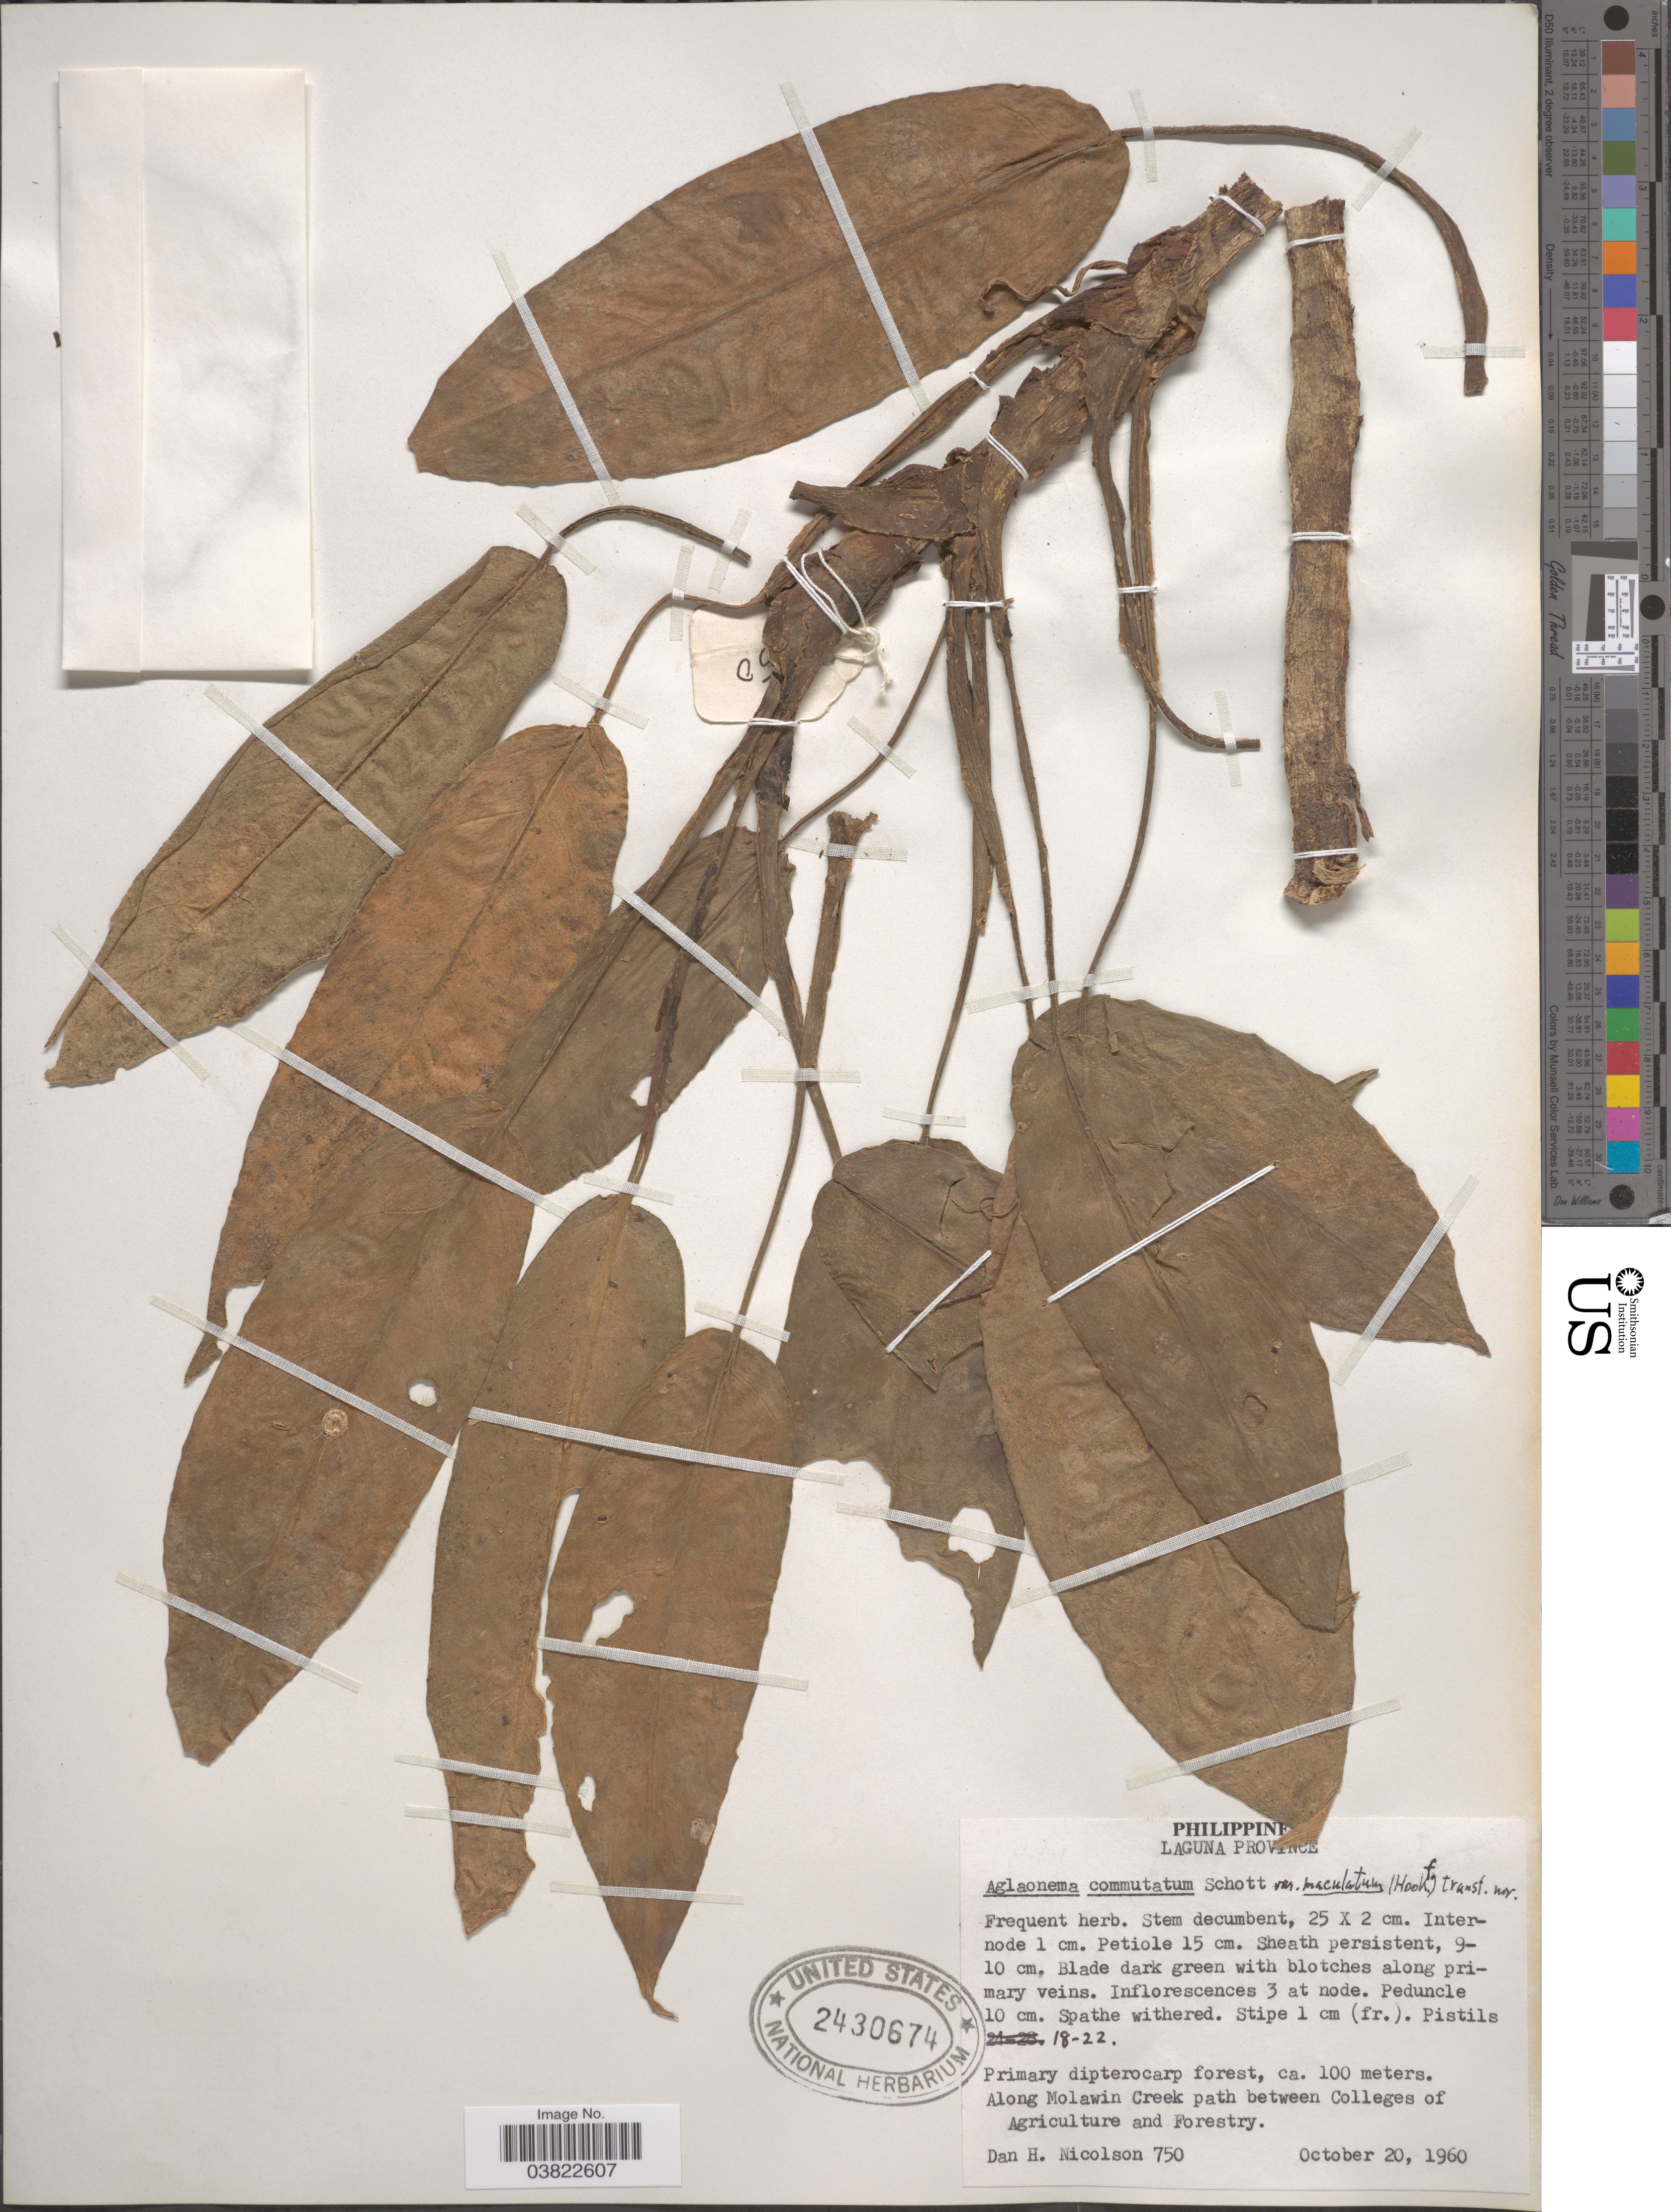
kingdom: Plantae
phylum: Tracheophyta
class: Liliopsida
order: Alismatales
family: Araceae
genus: Aglaonema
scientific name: Aglaonema commutatum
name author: Schott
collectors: D. H. Nicolson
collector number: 750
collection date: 1960-10-20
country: Philippines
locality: Laguna Province. Along Molawin Creek path between Colleges of Agriculture and Forestry.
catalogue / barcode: US 2430674